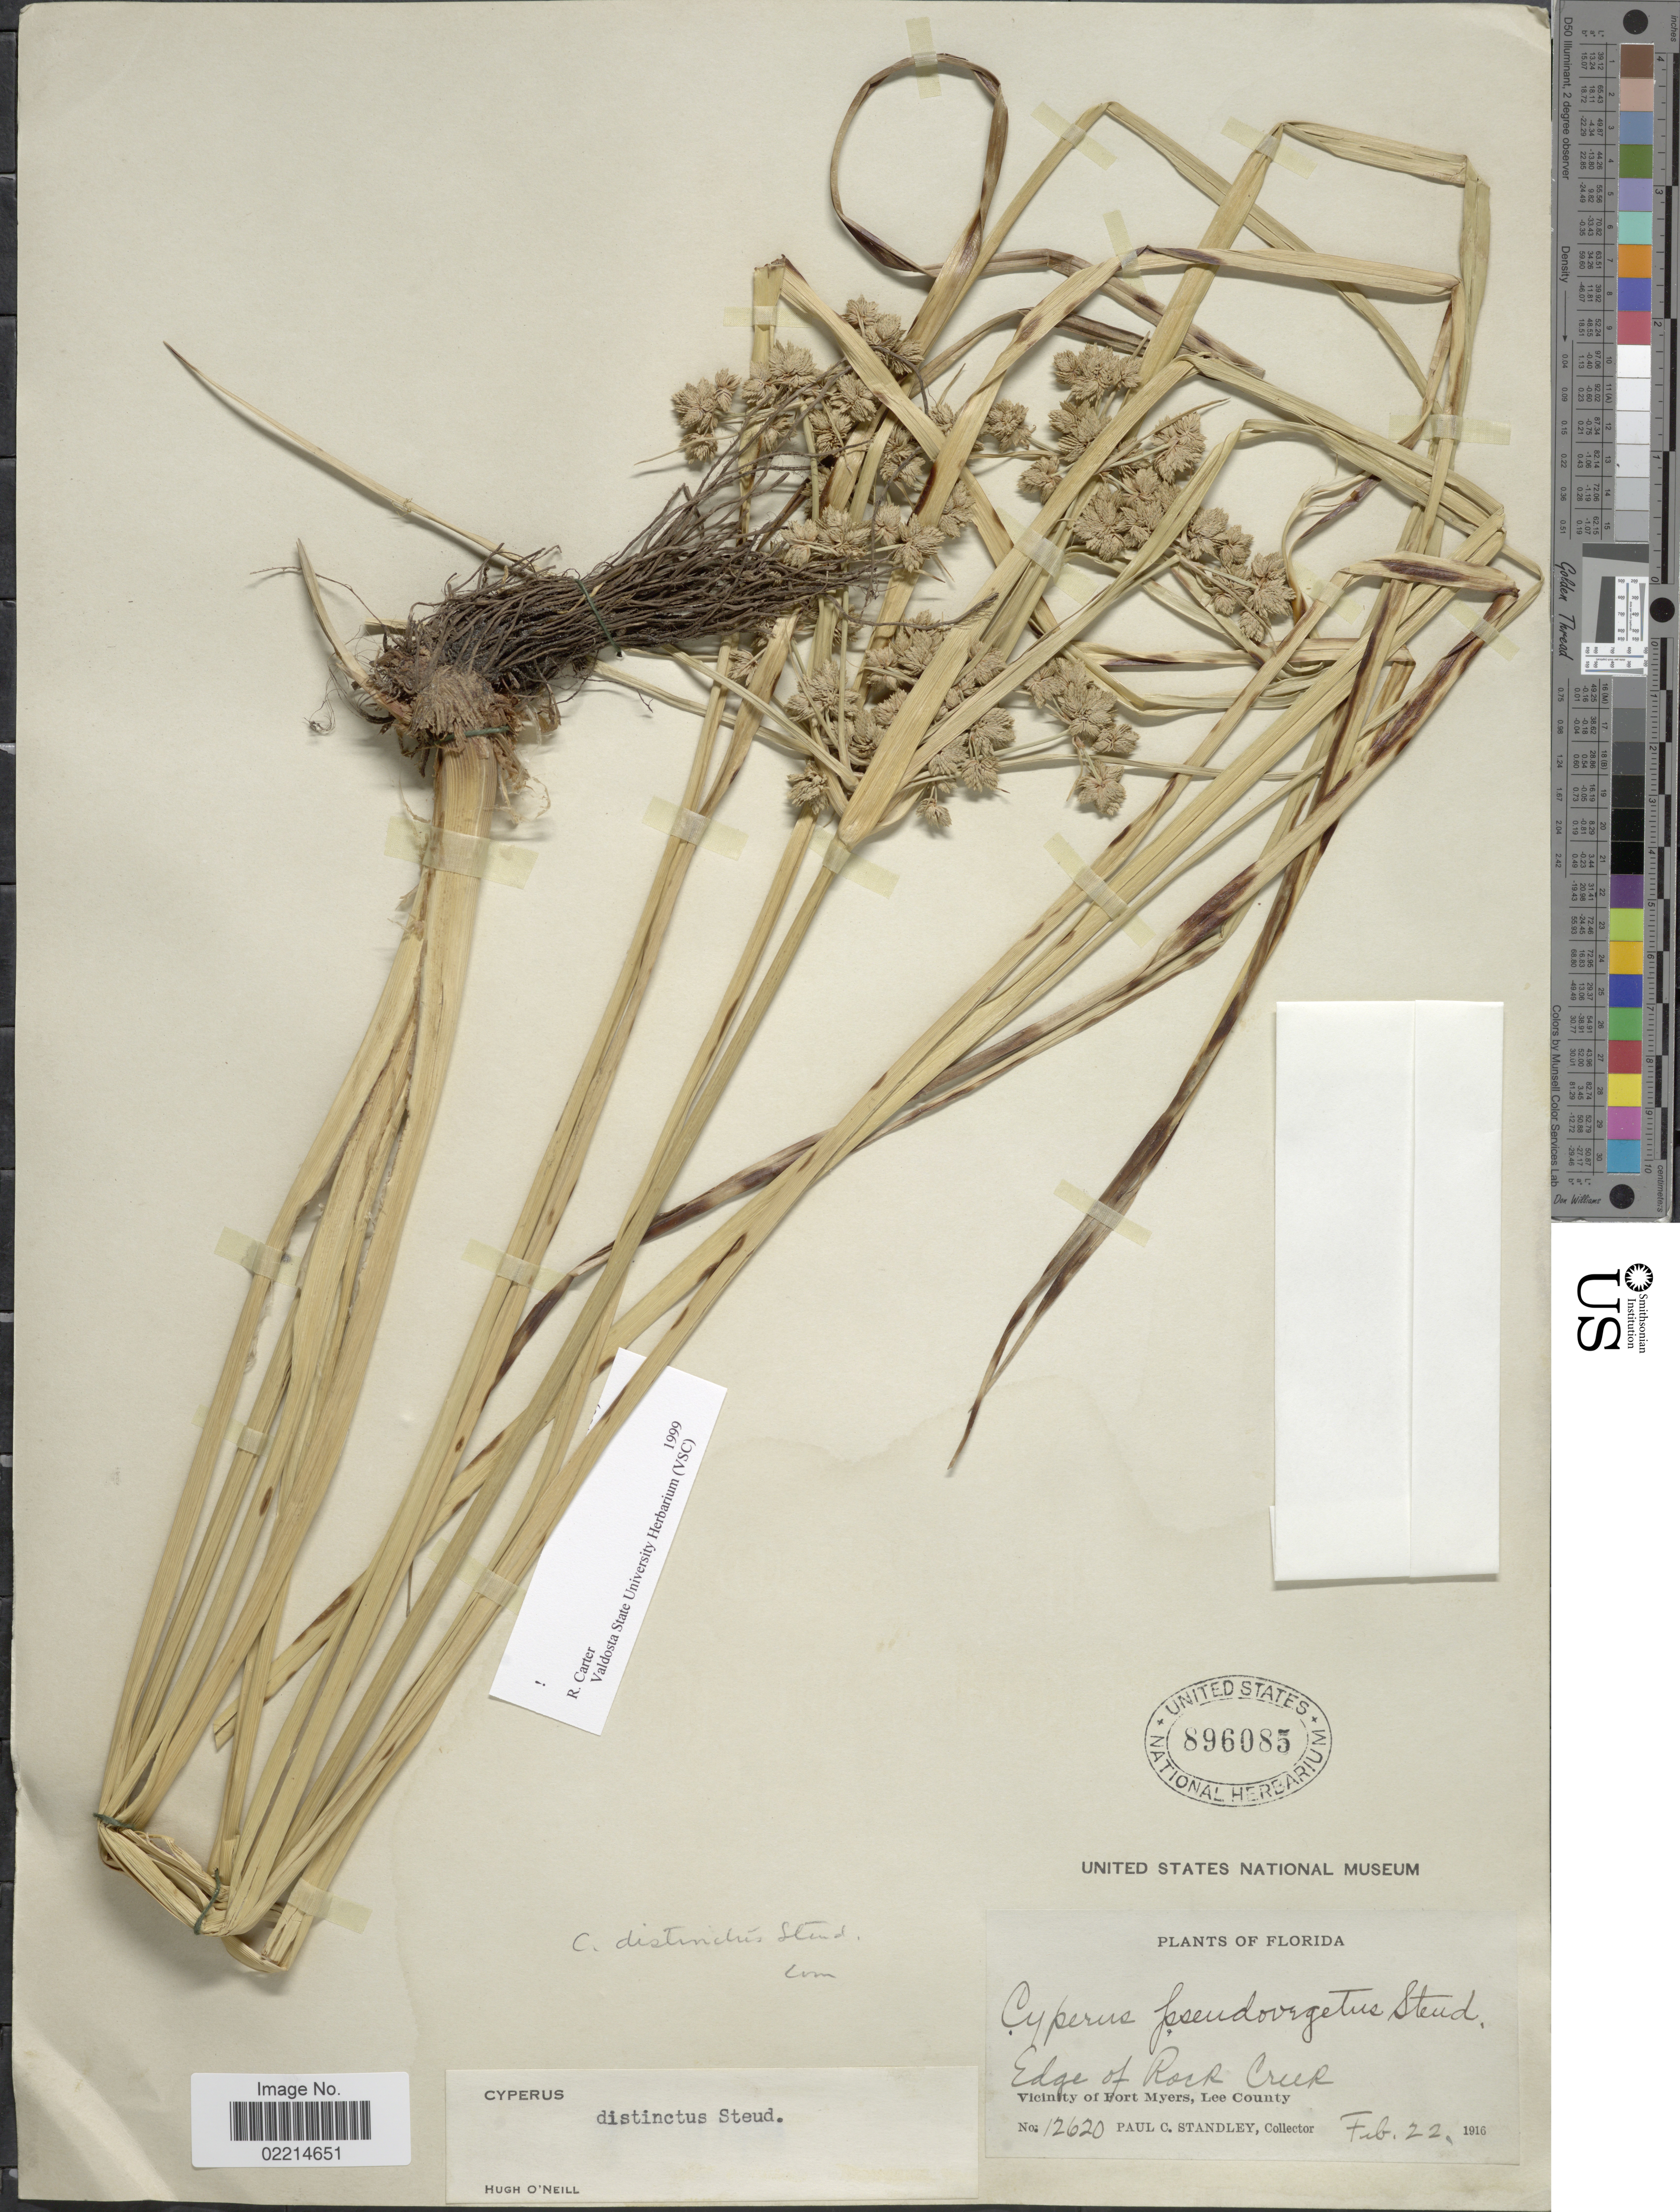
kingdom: Plantae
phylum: Tracheophyta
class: Liliopsida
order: Poales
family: Cyperaceae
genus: Cyperus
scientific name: Cyperus distinctus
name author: Steud.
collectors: P. C. Standley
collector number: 12620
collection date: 1916-02-22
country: United States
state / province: Florida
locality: Edge of Rock Creek. Vicinity of Fort Myers, Lee County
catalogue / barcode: US 896085